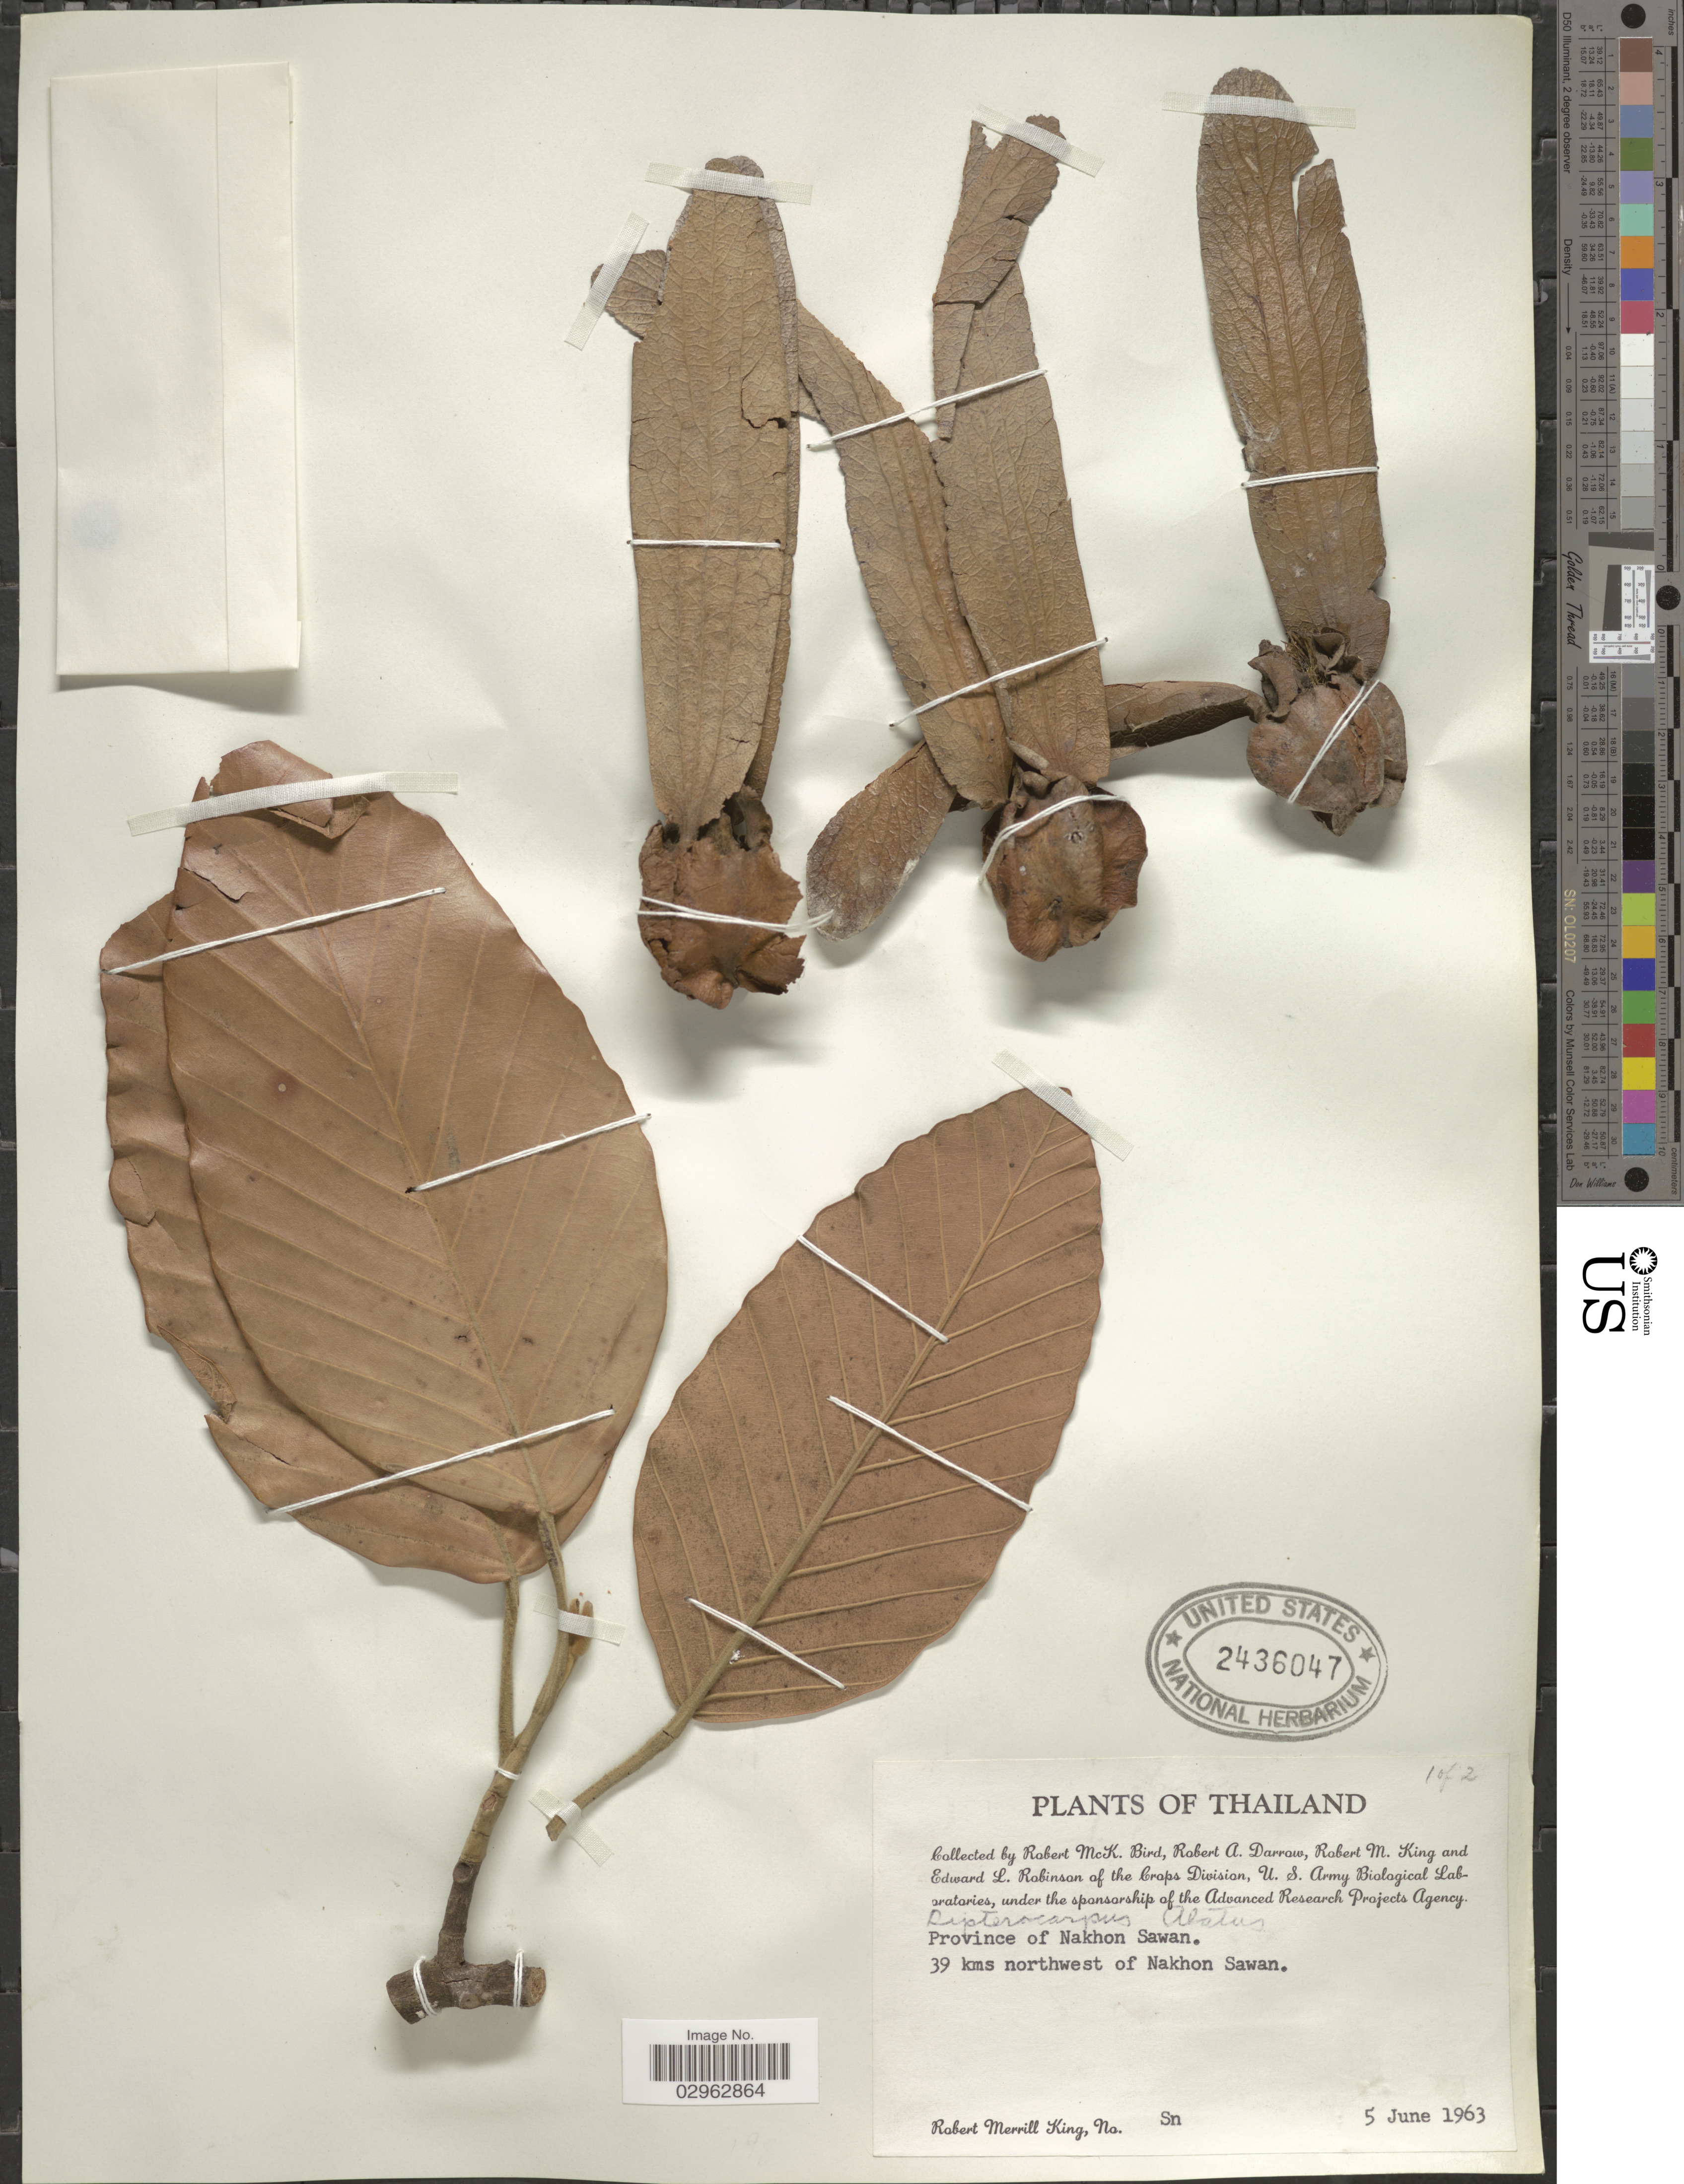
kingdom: Plantae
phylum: Tracheophyta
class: Magnoliopsida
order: Malvales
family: Dipterocarpaceae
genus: Dipterocarpus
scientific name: Dipterocarpus alatus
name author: Roxb.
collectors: R. M. King, R. M. Bird, R. A. Darrow & E. L. Robinson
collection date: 1963-06-05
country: Thailand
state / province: Nakhon Sawan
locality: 39 kms northwest of Nakhon Sawan.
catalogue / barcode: US 2436047